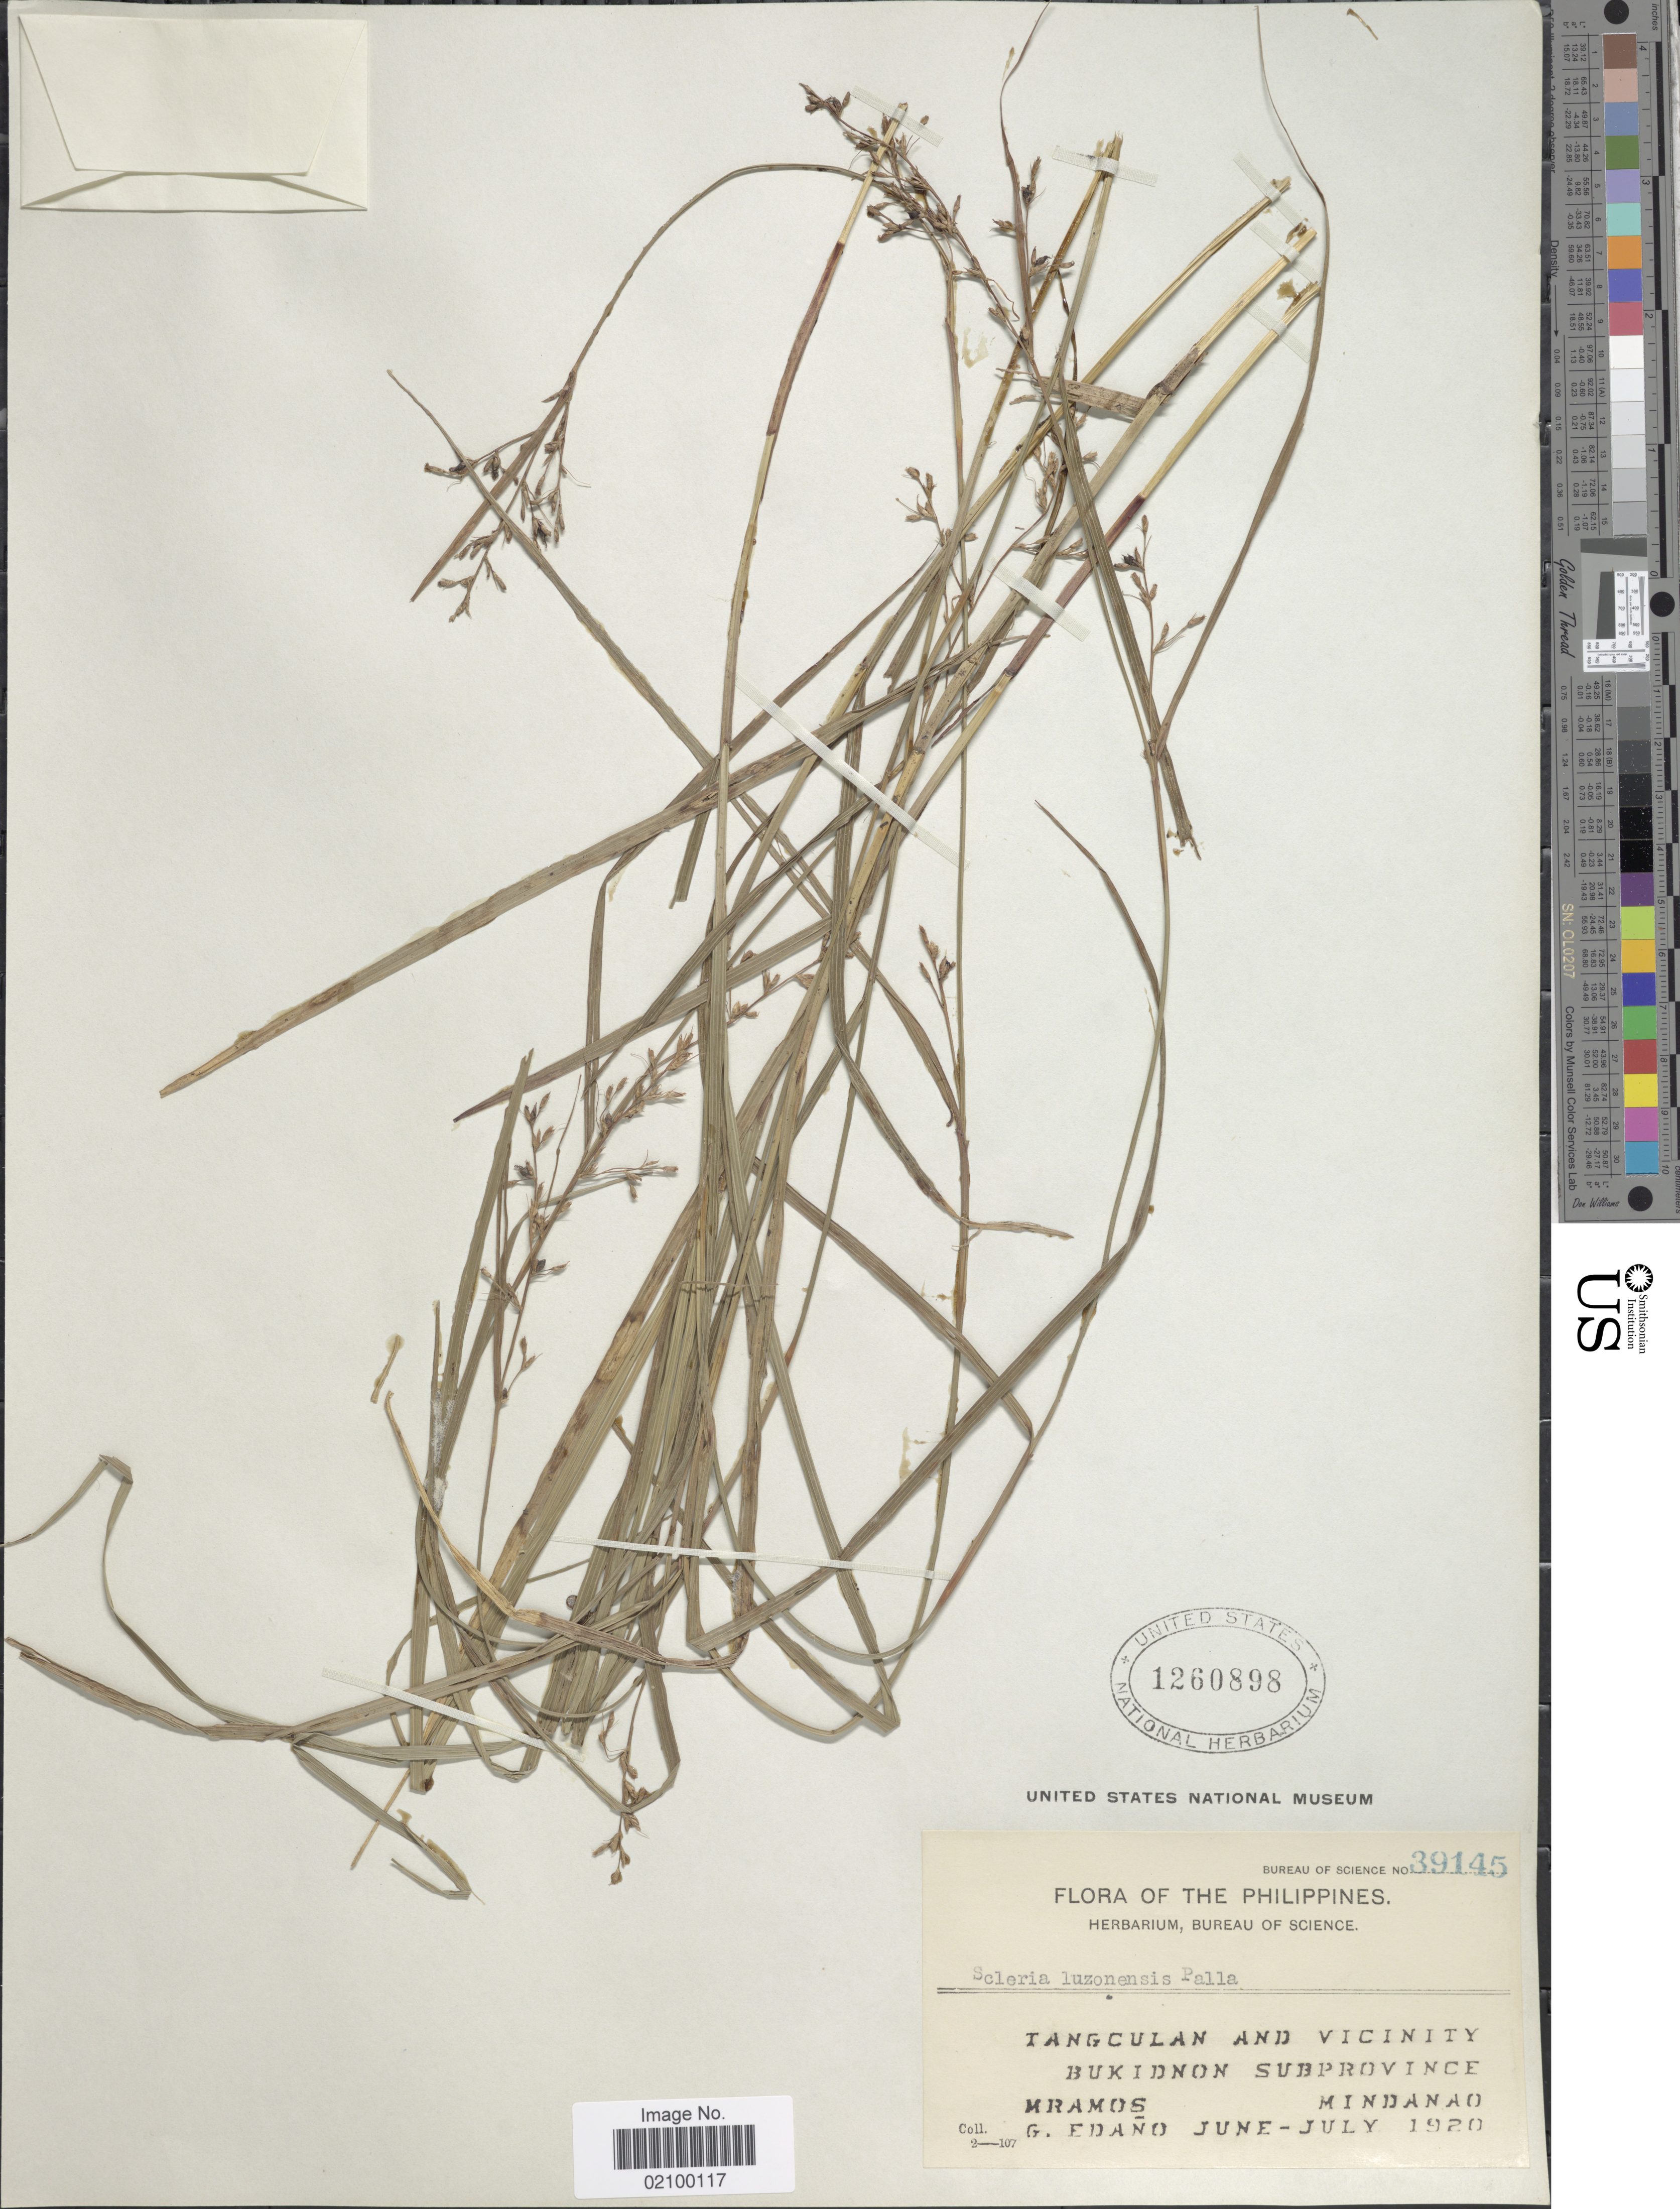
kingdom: Plantae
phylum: Tracheophyta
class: Liliopsida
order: Poales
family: Cyperaceae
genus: Scleria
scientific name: Scleria terrestris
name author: (L.) Fassett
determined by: Strong, Mark T., (BOT), Smithsonian Institution - National Museum of Natural History (UNITED STATES)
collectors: M. Ramos & G. Edaño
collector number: Bureau of Science 39145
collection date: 1920-06/1920-07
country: Philippines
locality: Tangculan and vicinity. Bukidnon subprovince, Mindanao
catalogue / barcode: US 1260898